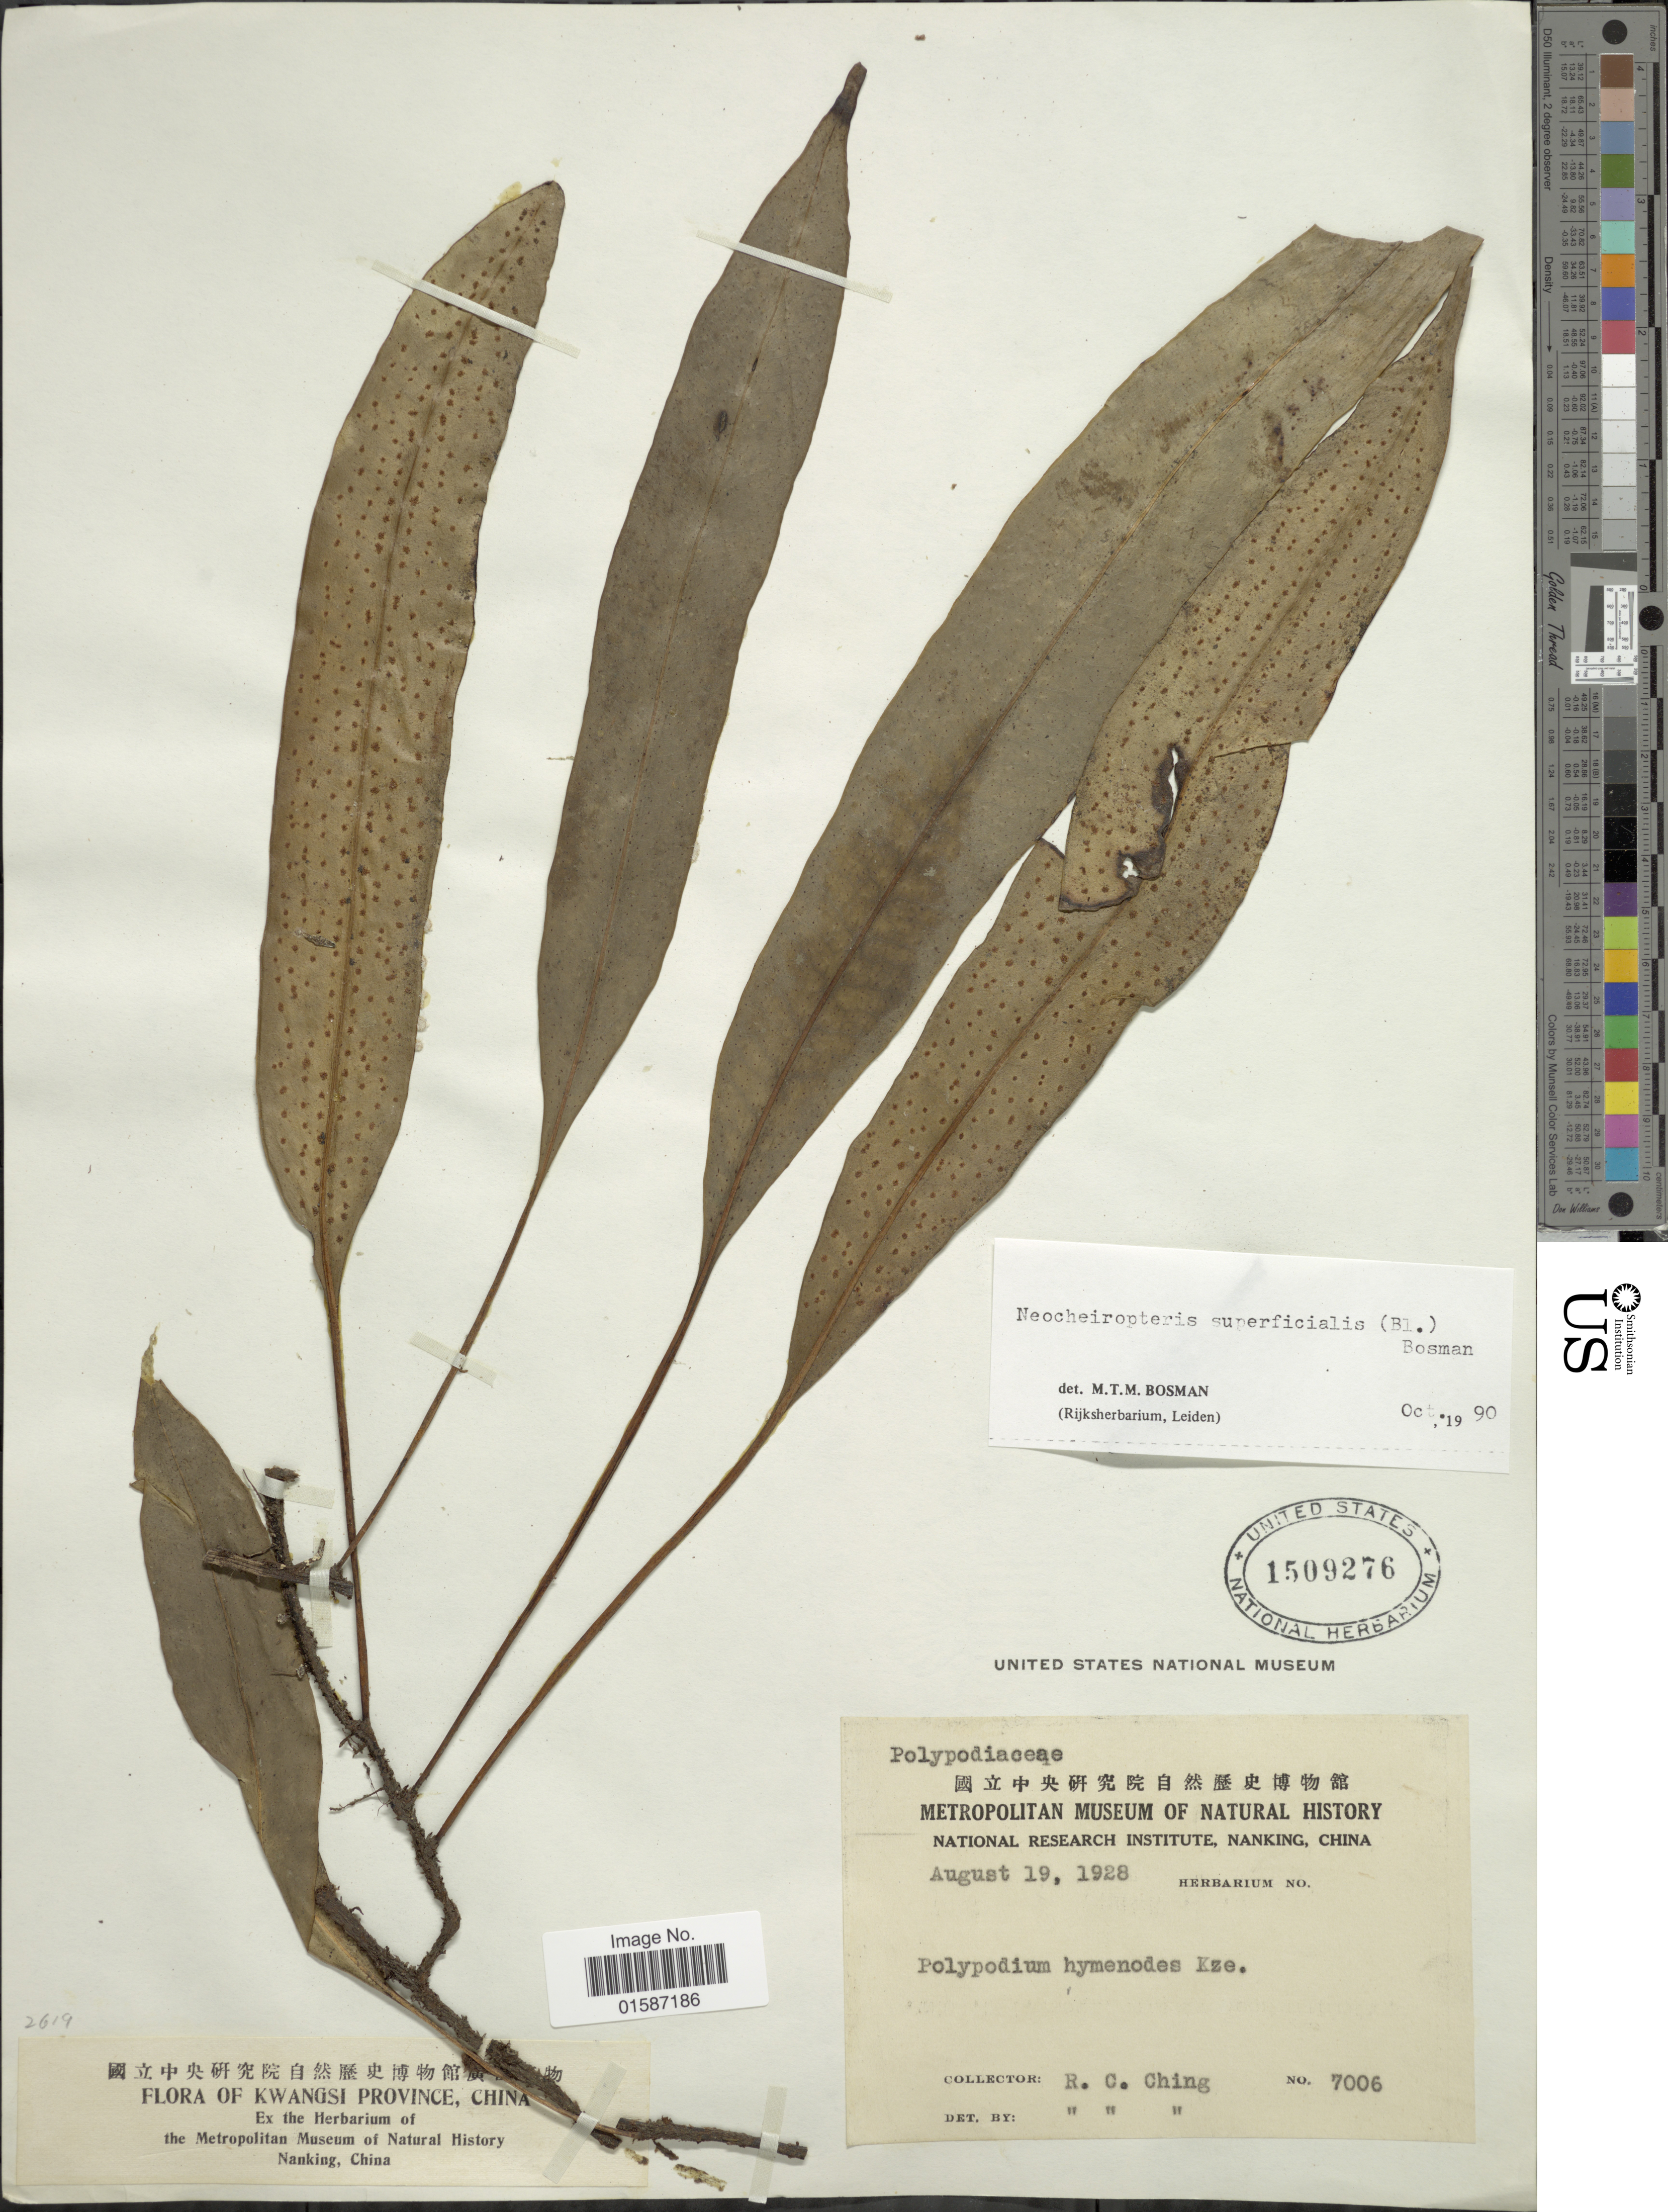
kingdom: Plantae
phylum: Tracheophyta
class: Polypodiopsida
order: Polypodiales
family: Polypodiaceae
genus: Lepidomicrosorium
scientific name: Lepidomicrosorium superficiale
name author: (Blume) Li S. Wang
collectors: R. C. Ching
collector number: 7006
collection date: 1928-08-19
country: China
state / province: Guangxi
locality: Kwangsi Province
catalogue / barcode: US 1509276